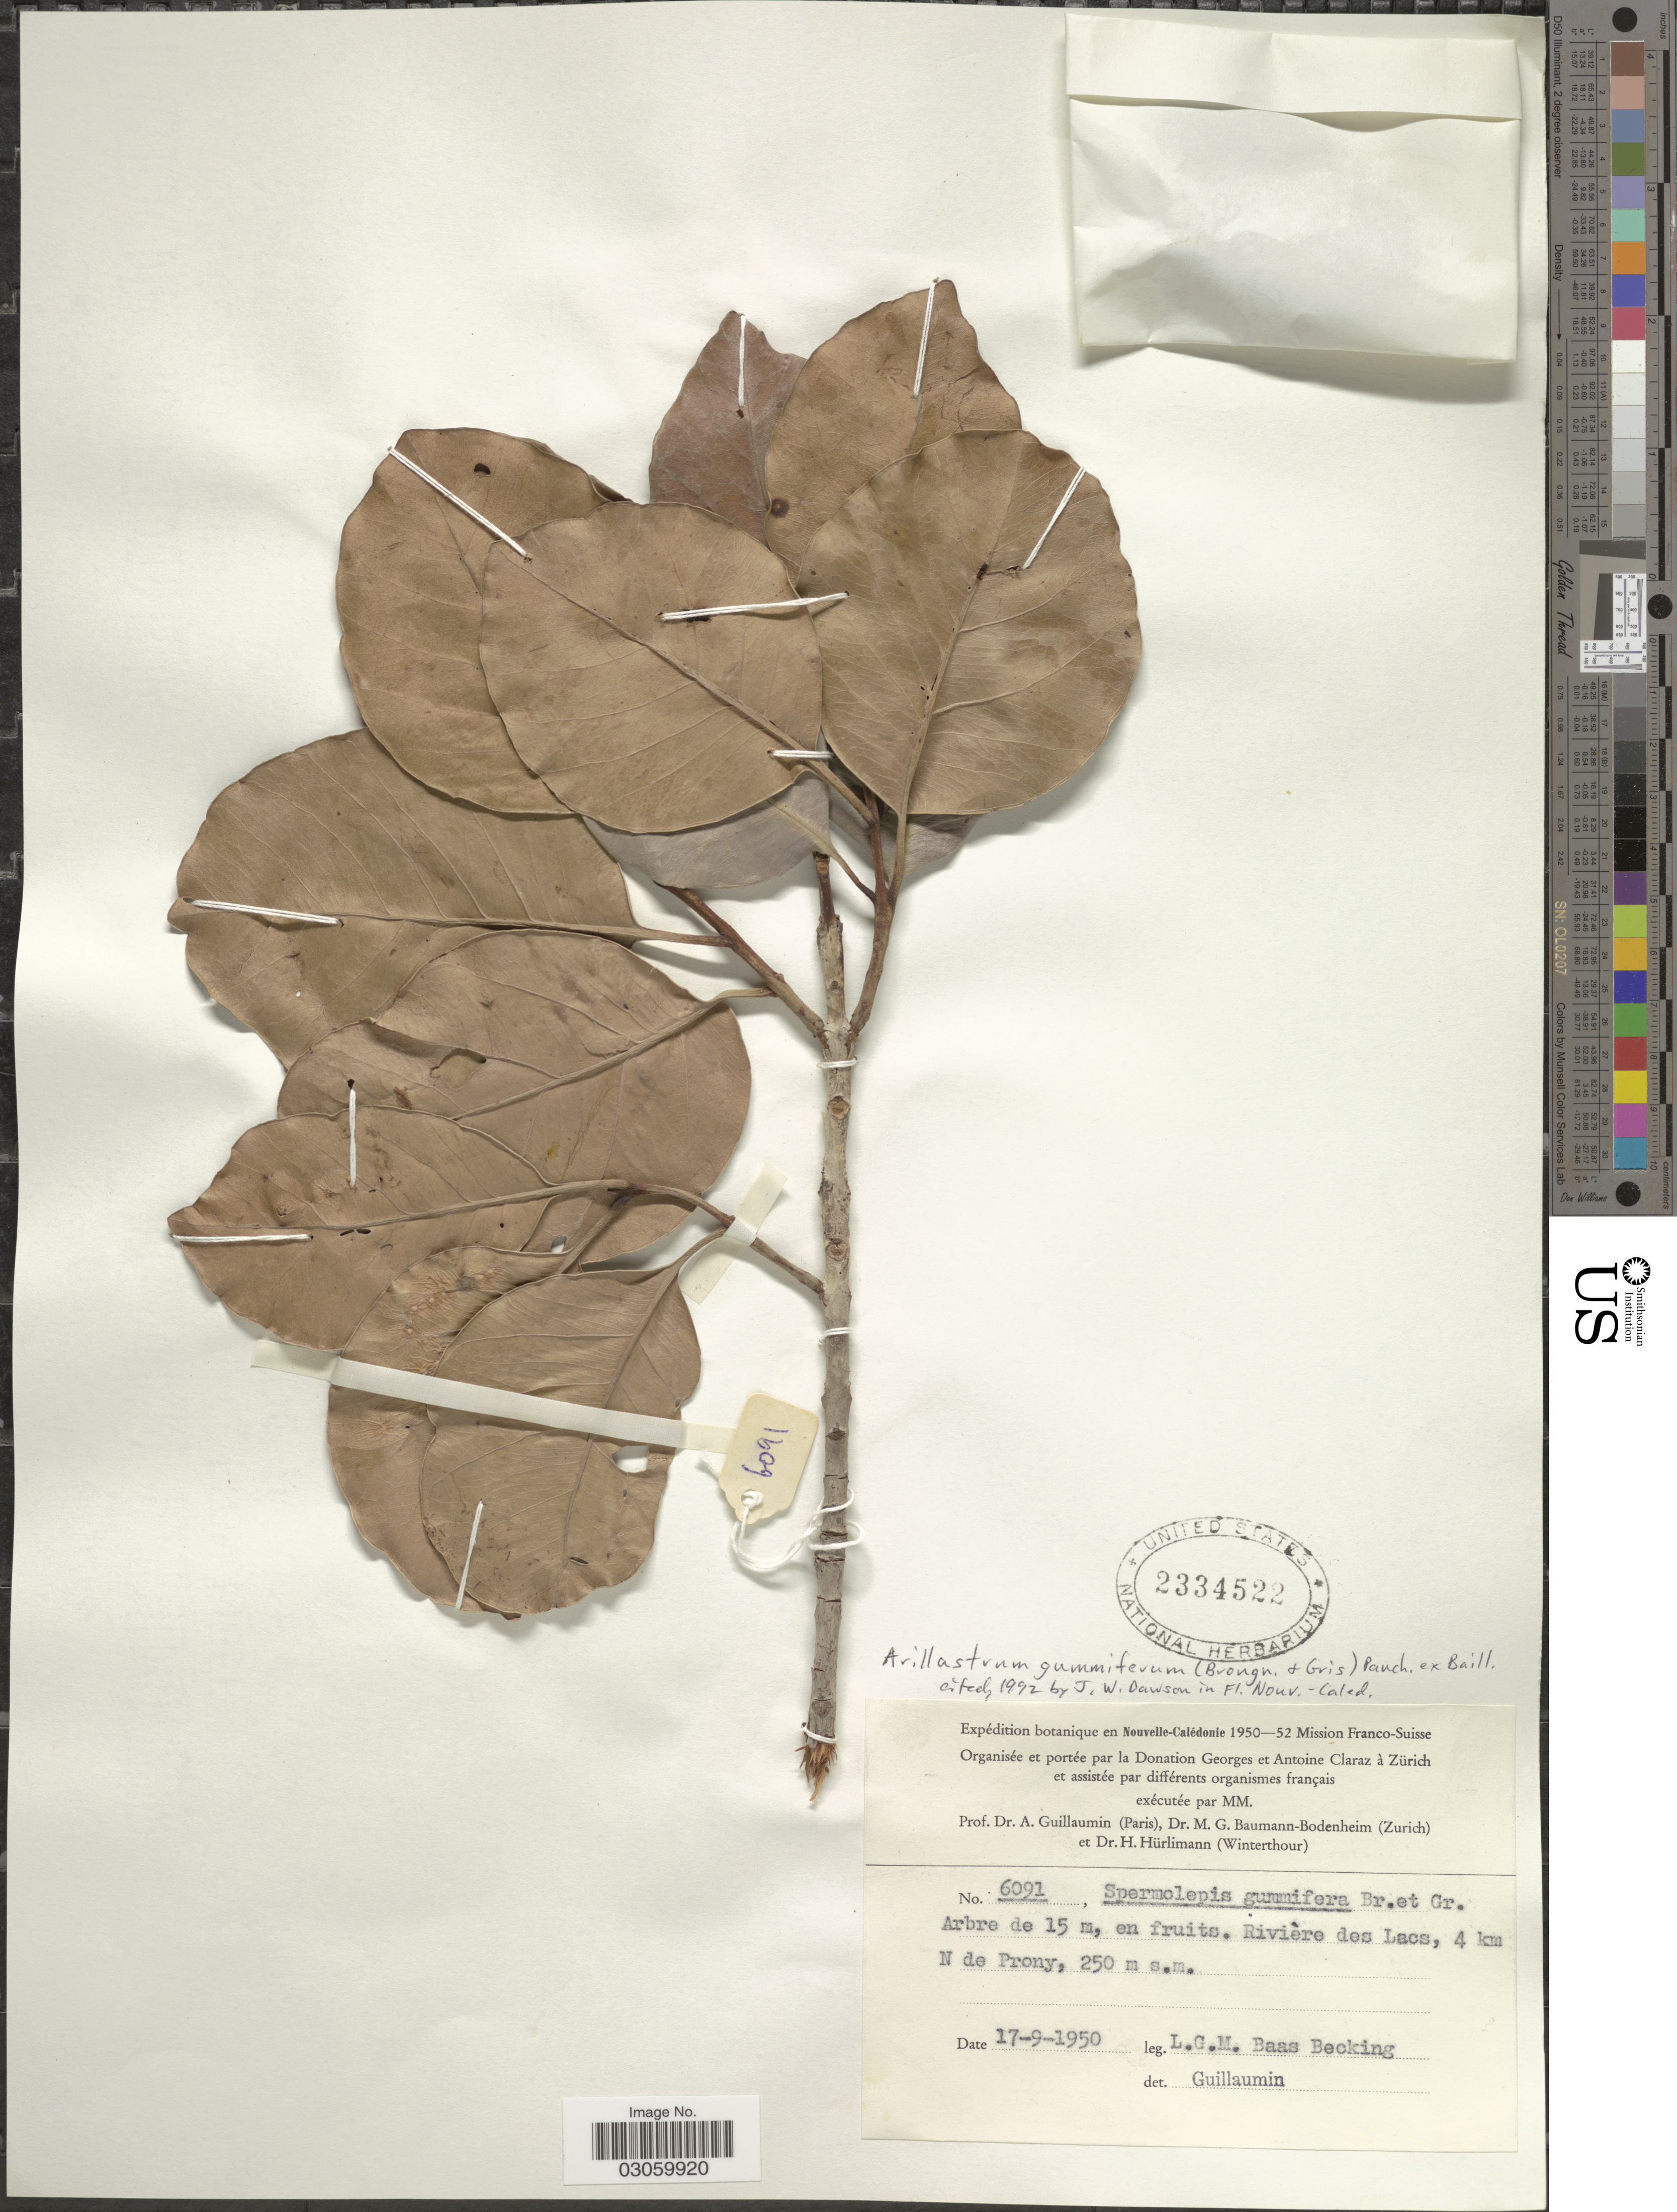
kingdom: Plantae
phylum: Tracheophyta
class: Magnoliopsida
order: Myrtales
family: Myrtaceae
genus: Arillastrum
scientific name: Arillastrum gummiferum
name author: (Brongn. & Gris) Pancher ex Baill.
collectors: L. Baas Becking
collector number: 6091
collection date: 1950-09-17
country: New Caledonia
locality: Rivière des Lacs, 4 km N de Prony.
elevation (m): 250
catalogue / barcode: US 2334522